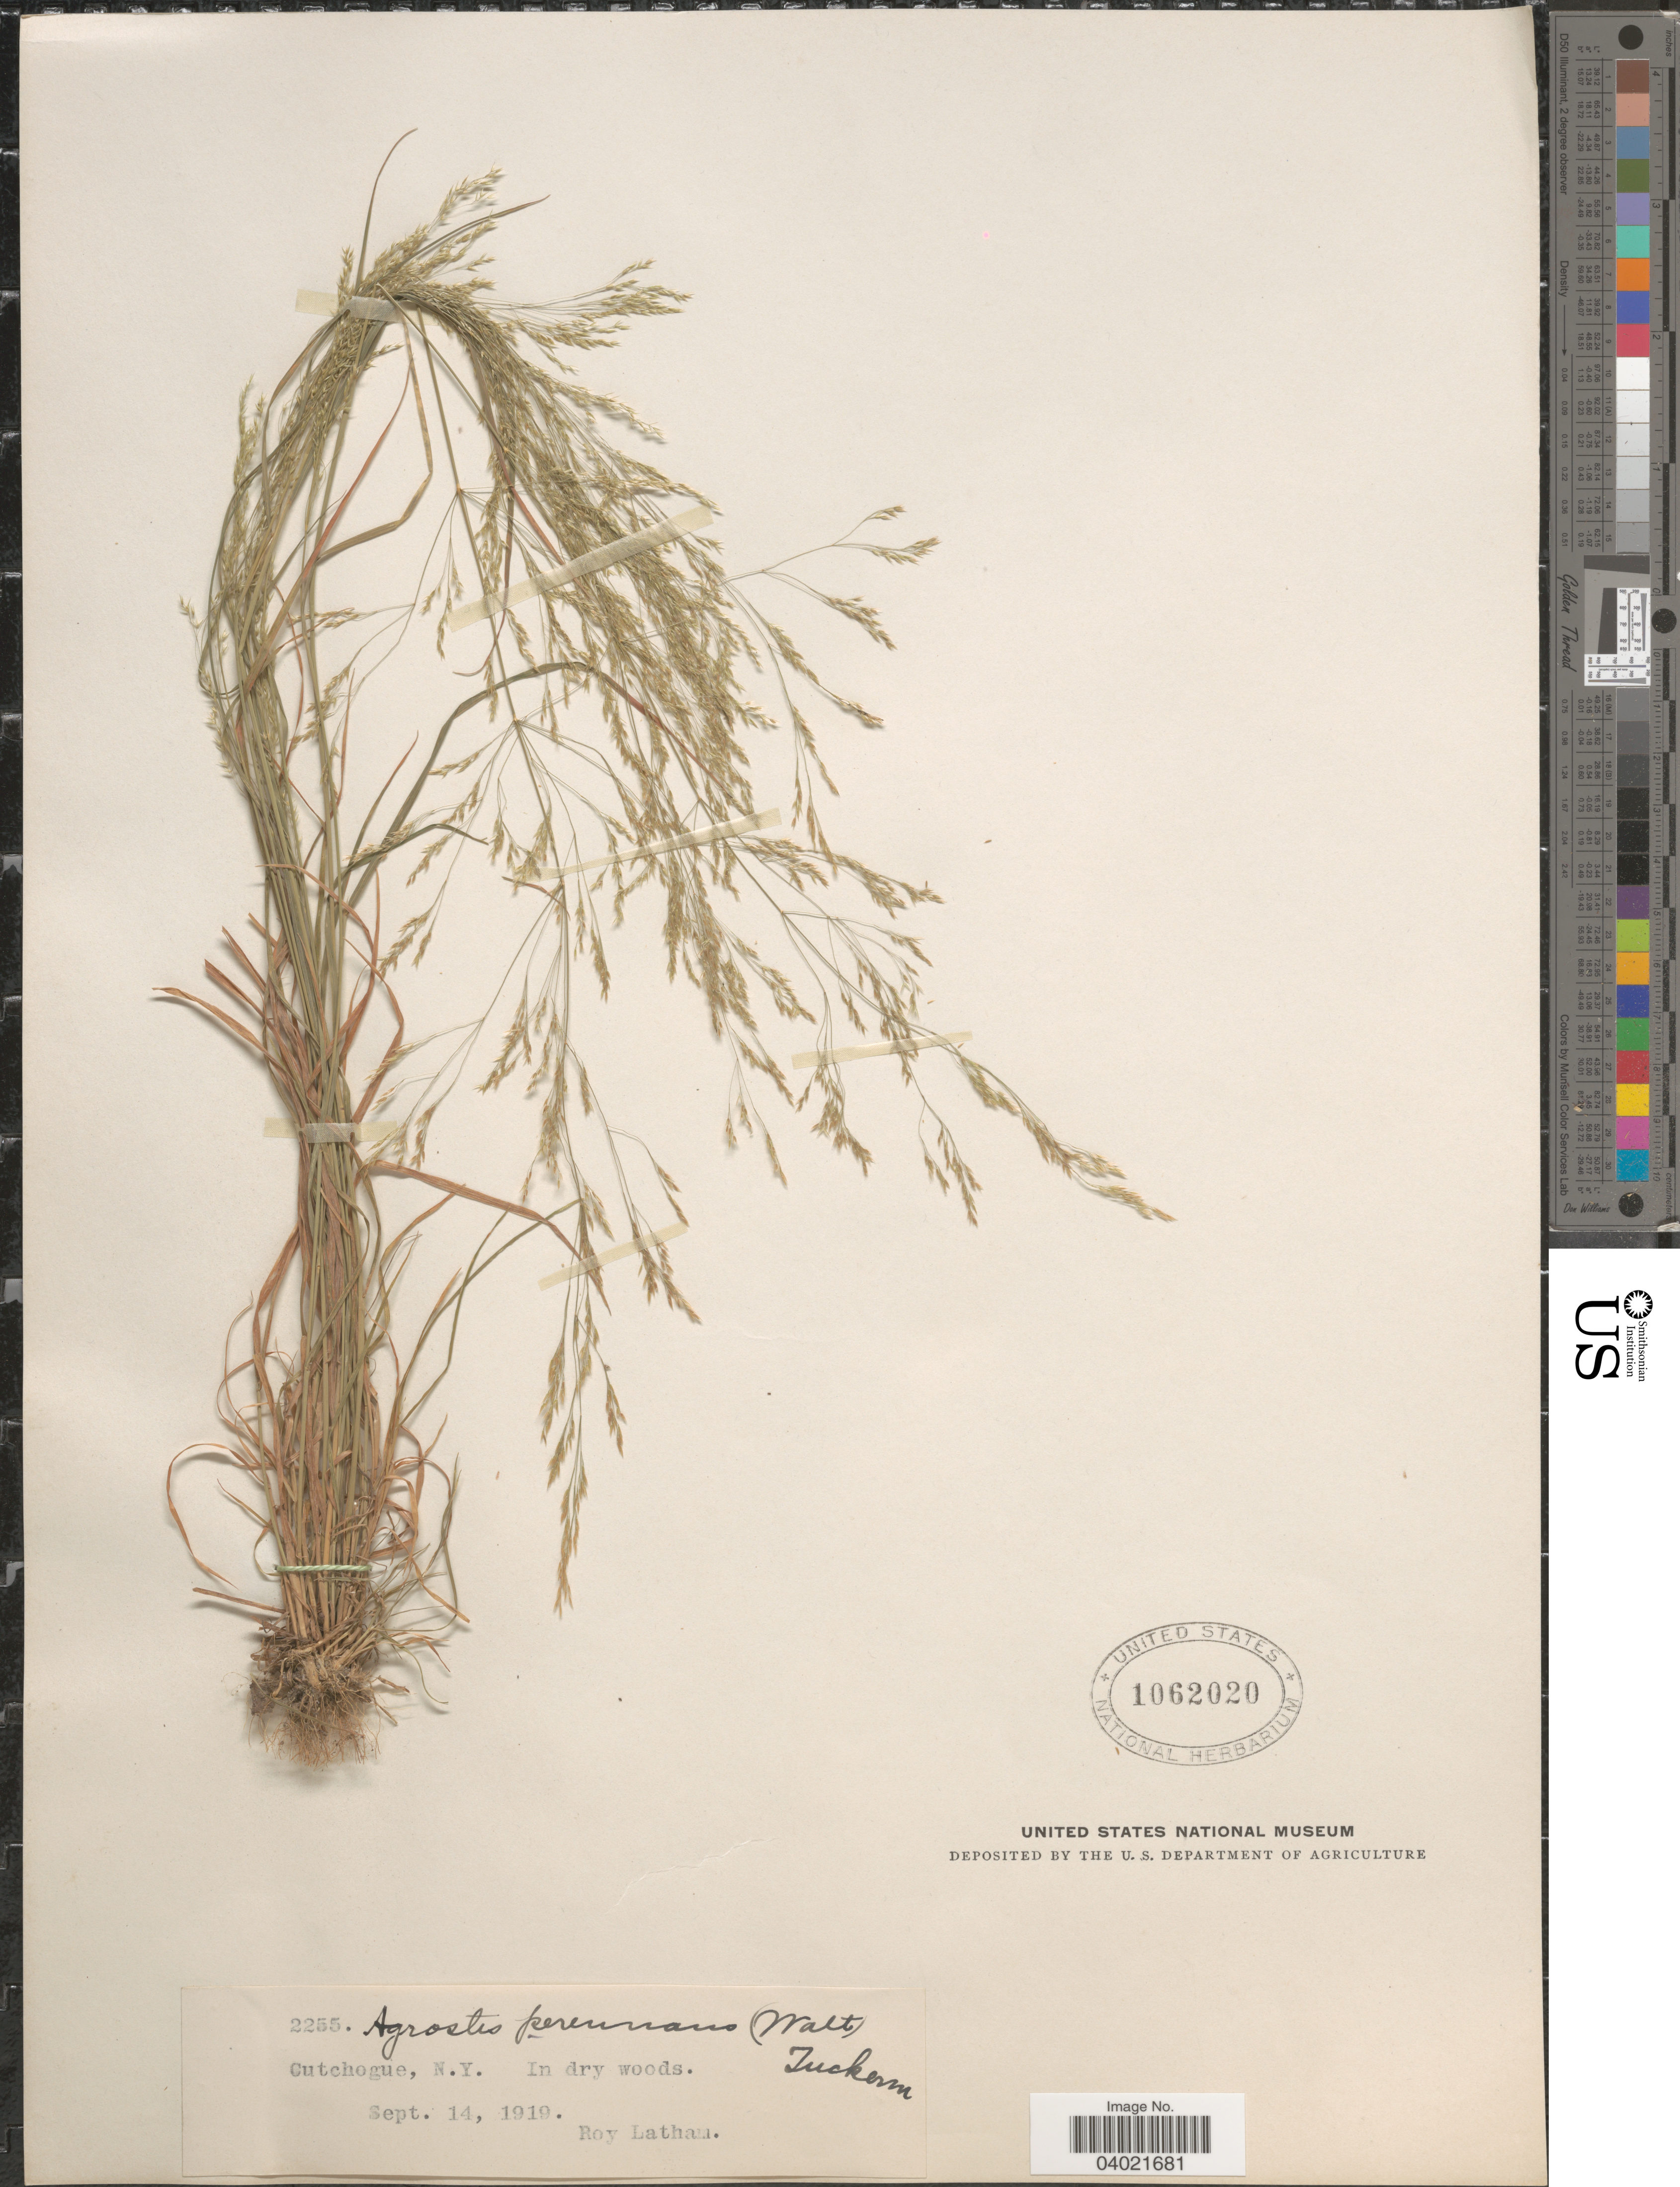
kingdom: Plantae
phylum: Tracheophyta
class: Liliopsida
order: Poales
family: Poaceae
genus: Agrostis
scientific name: Agrostis perennans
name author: (Walter) Tuck.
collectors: R. Latham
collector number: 2255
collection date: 1919-09-14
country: United States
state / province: New York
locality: Cutchogue.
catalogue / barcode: US 1062020